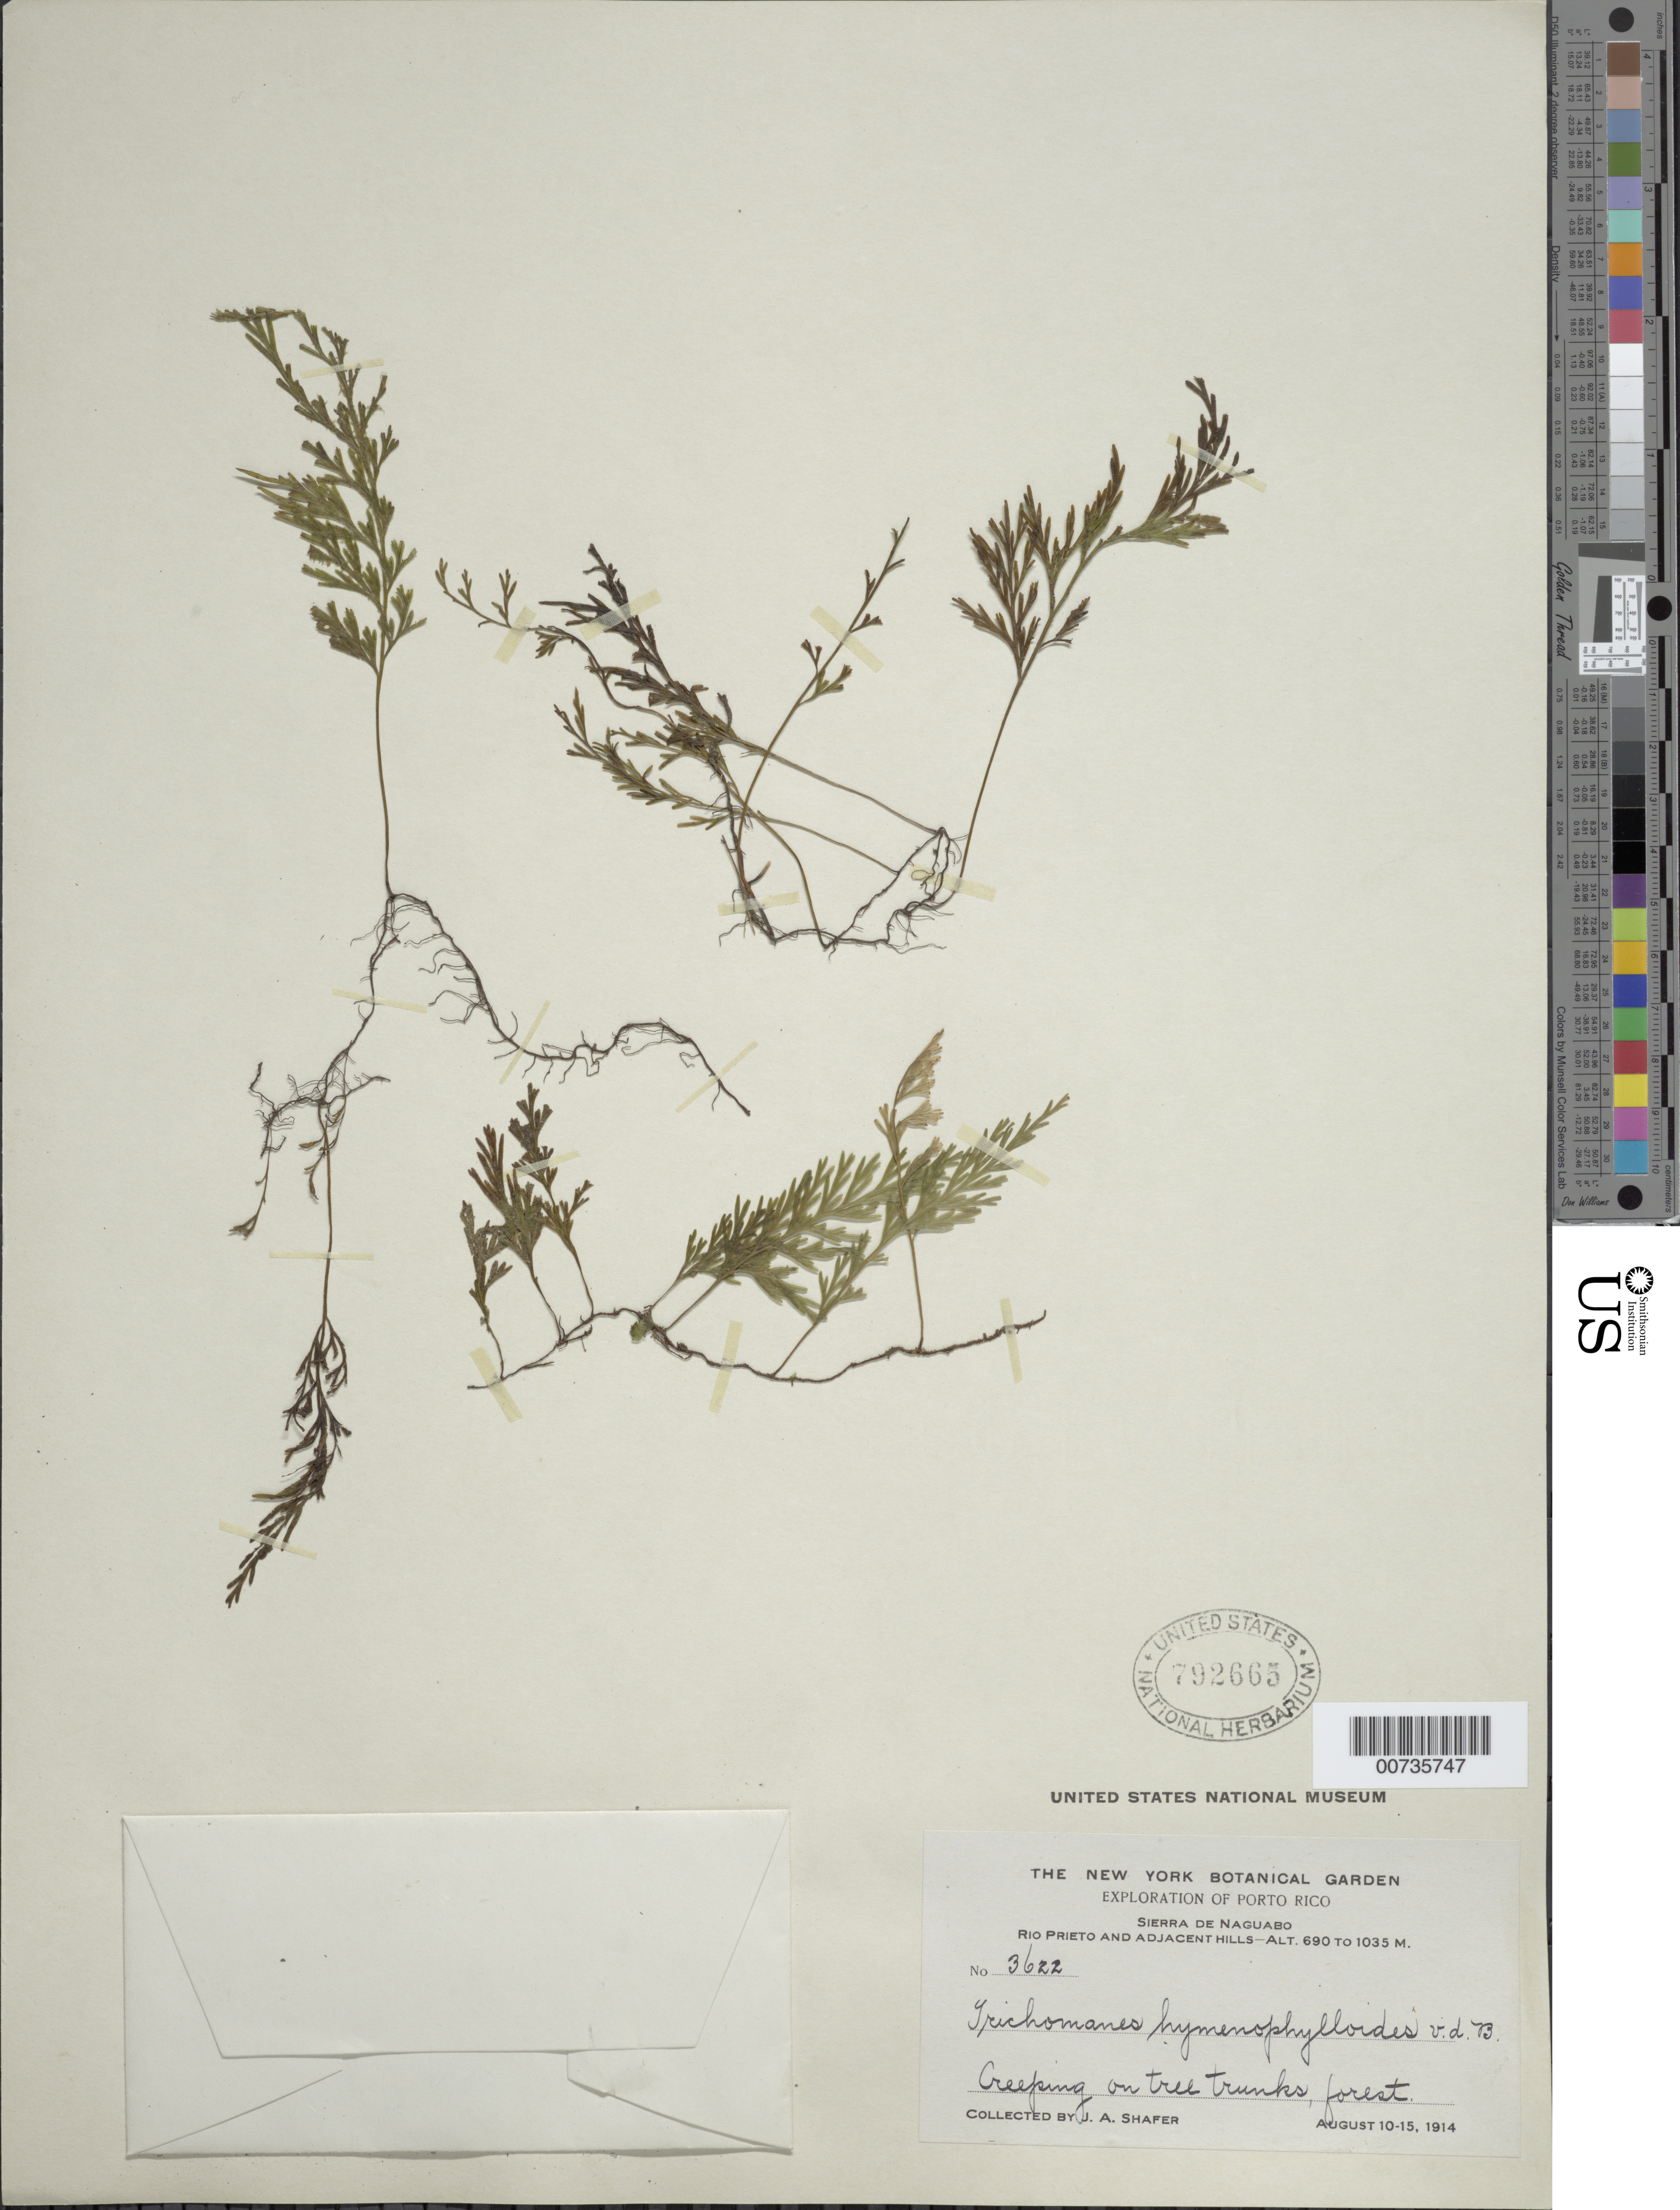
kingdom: Plantae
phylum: Tracheophyta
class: Polypodiopsida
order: Hymenophyllales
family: Hymenophyllaceae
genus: Polyphlebium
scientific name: Polyphlebium hymenophylloides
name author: (Bosch) Ebihara & Dubuisson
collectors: J. A. Shafer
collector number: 3622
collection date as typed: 10 Aug 1914 to 15 Aug 1914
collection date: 1914-08-10/1914-08-15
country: Puerto Rico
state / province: Naguabo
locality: Sierra de Naguabo, Rio Prieto and Adjacent hills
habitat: Creeping on tree trunks, forest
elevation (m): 690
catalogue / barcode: US 792665